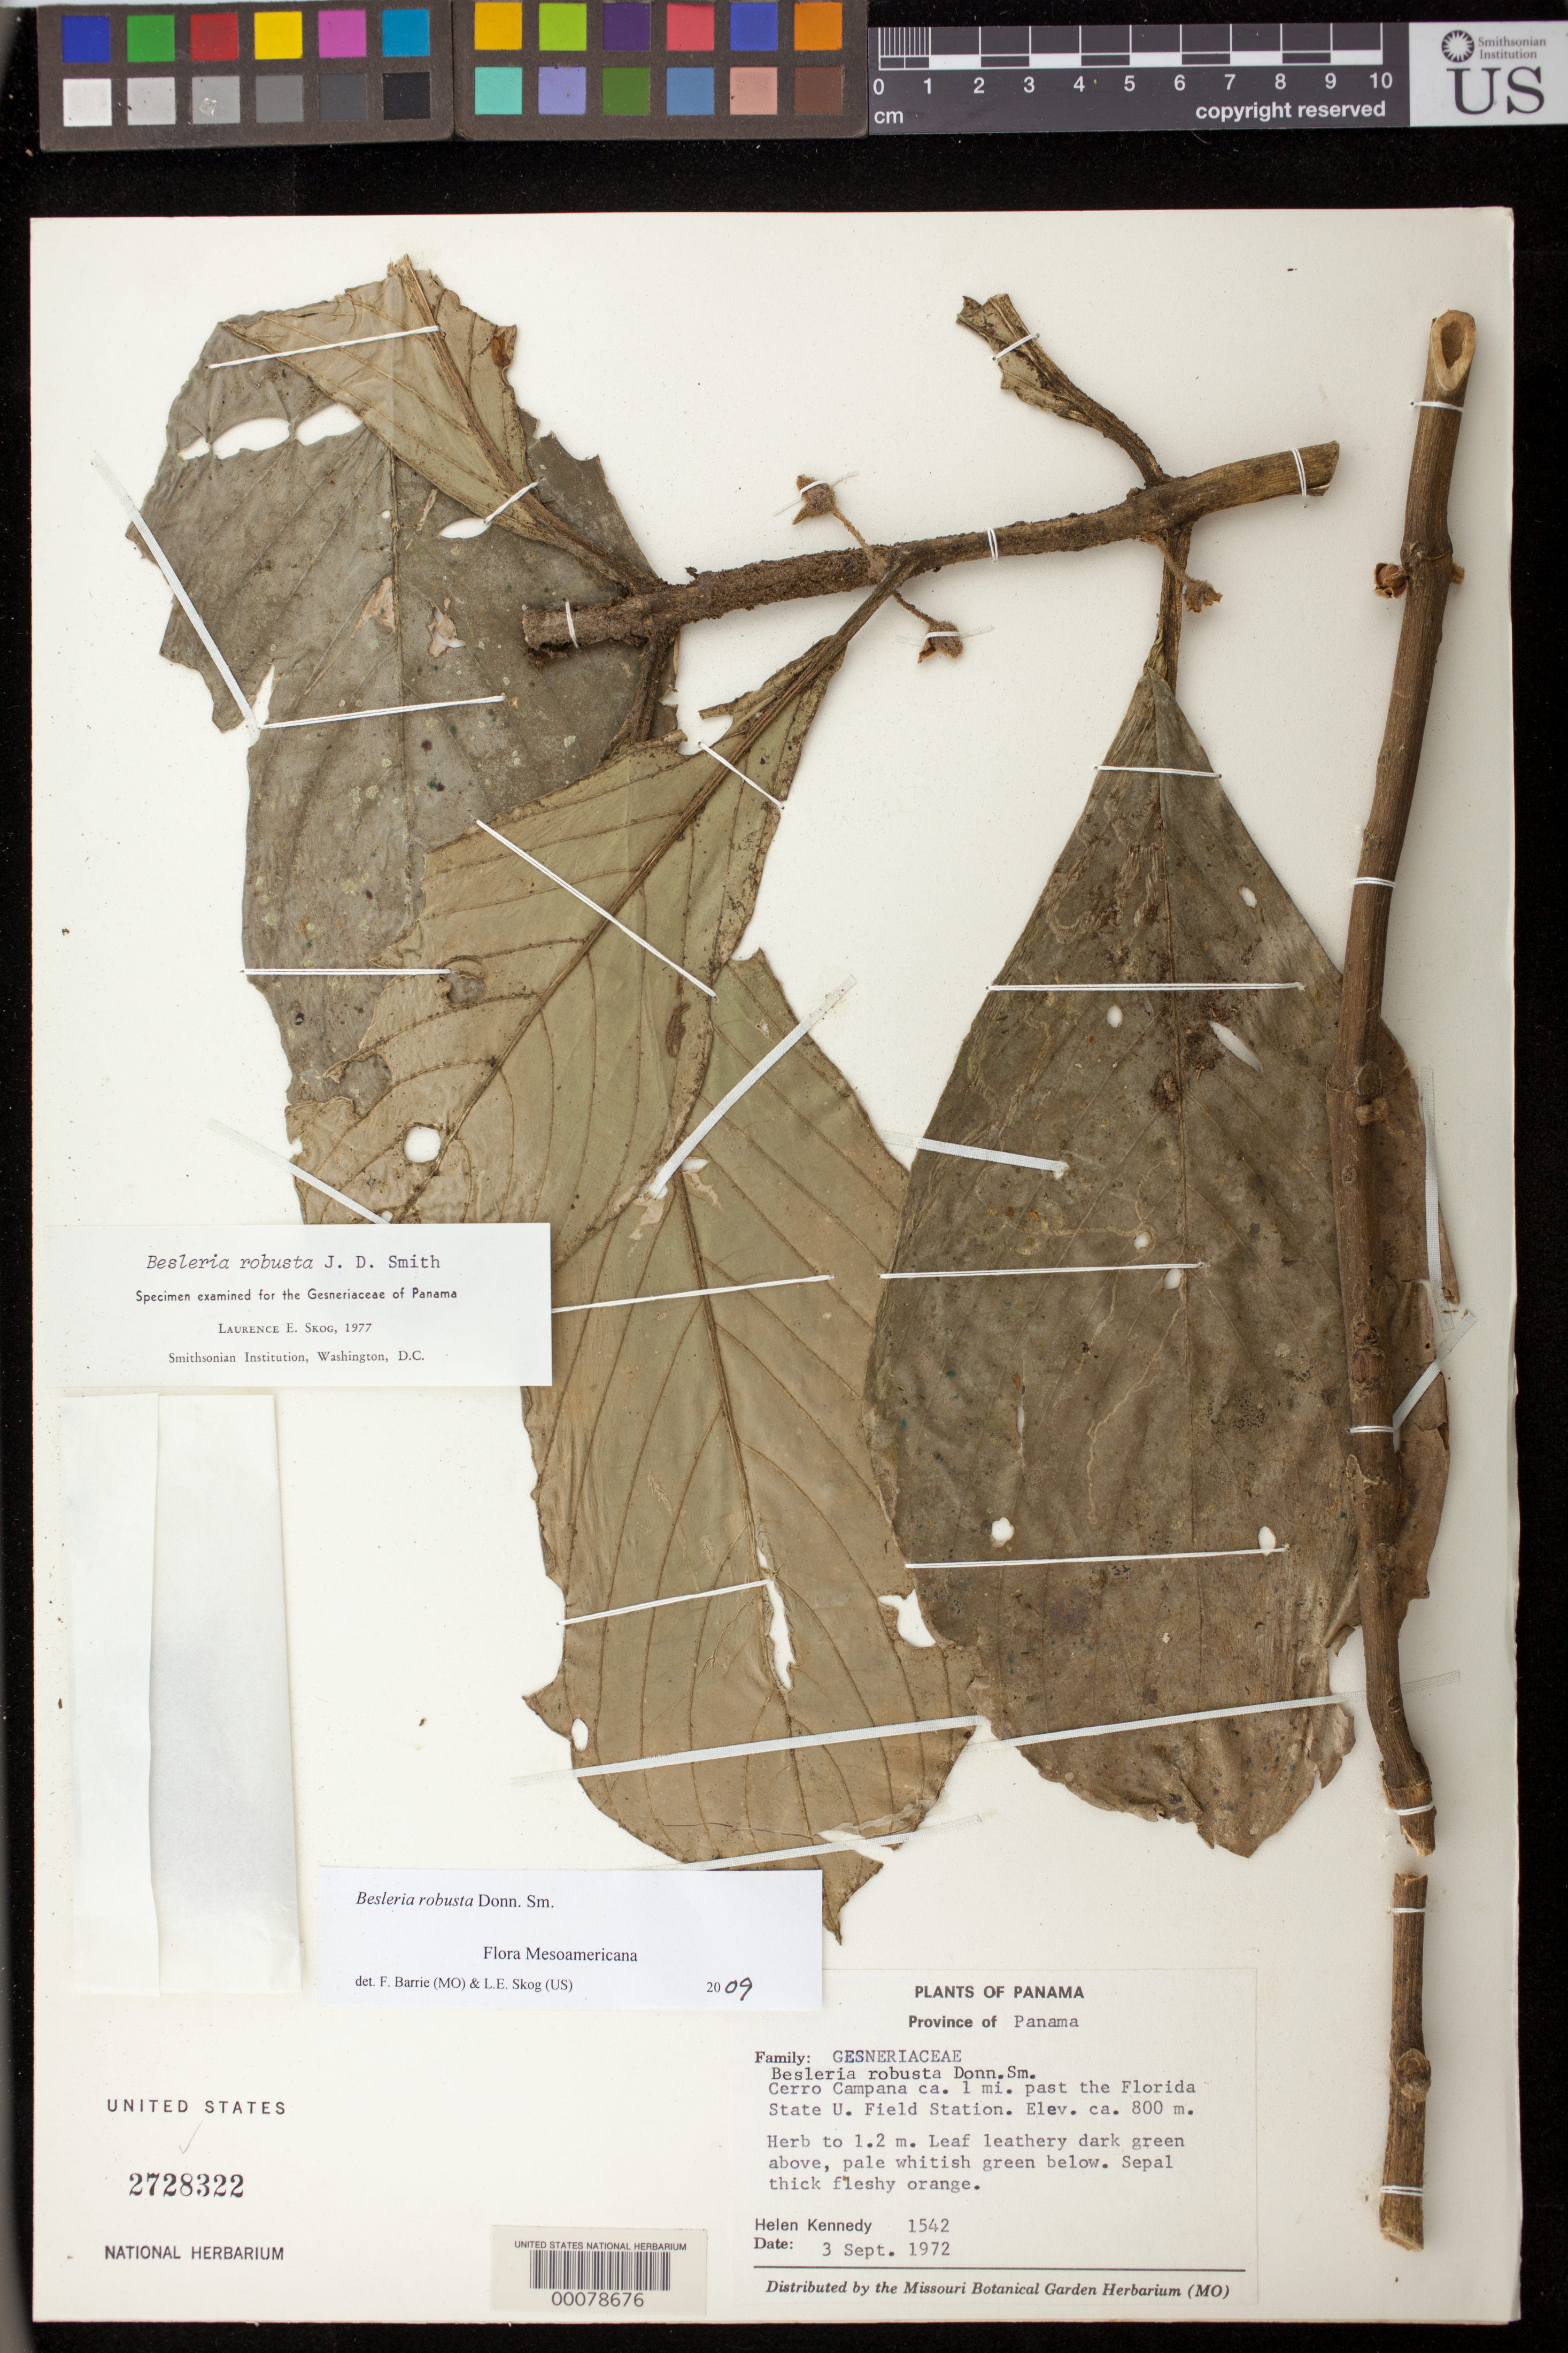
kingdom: Plantae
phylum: Tracheophyta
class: Magnoliopsida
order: Lamiales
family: Gesneriaceae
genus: Besleria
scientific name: Besleria robusta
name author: Donn. Sm.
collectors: H. Kennedy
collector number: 1542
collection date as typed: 03 Sep 1972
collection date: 1972-09-03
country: Panama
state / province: Panamá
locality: Cerro Campana about 1 mi past the Florida State U field station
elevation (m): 800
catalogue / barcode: US 2728322